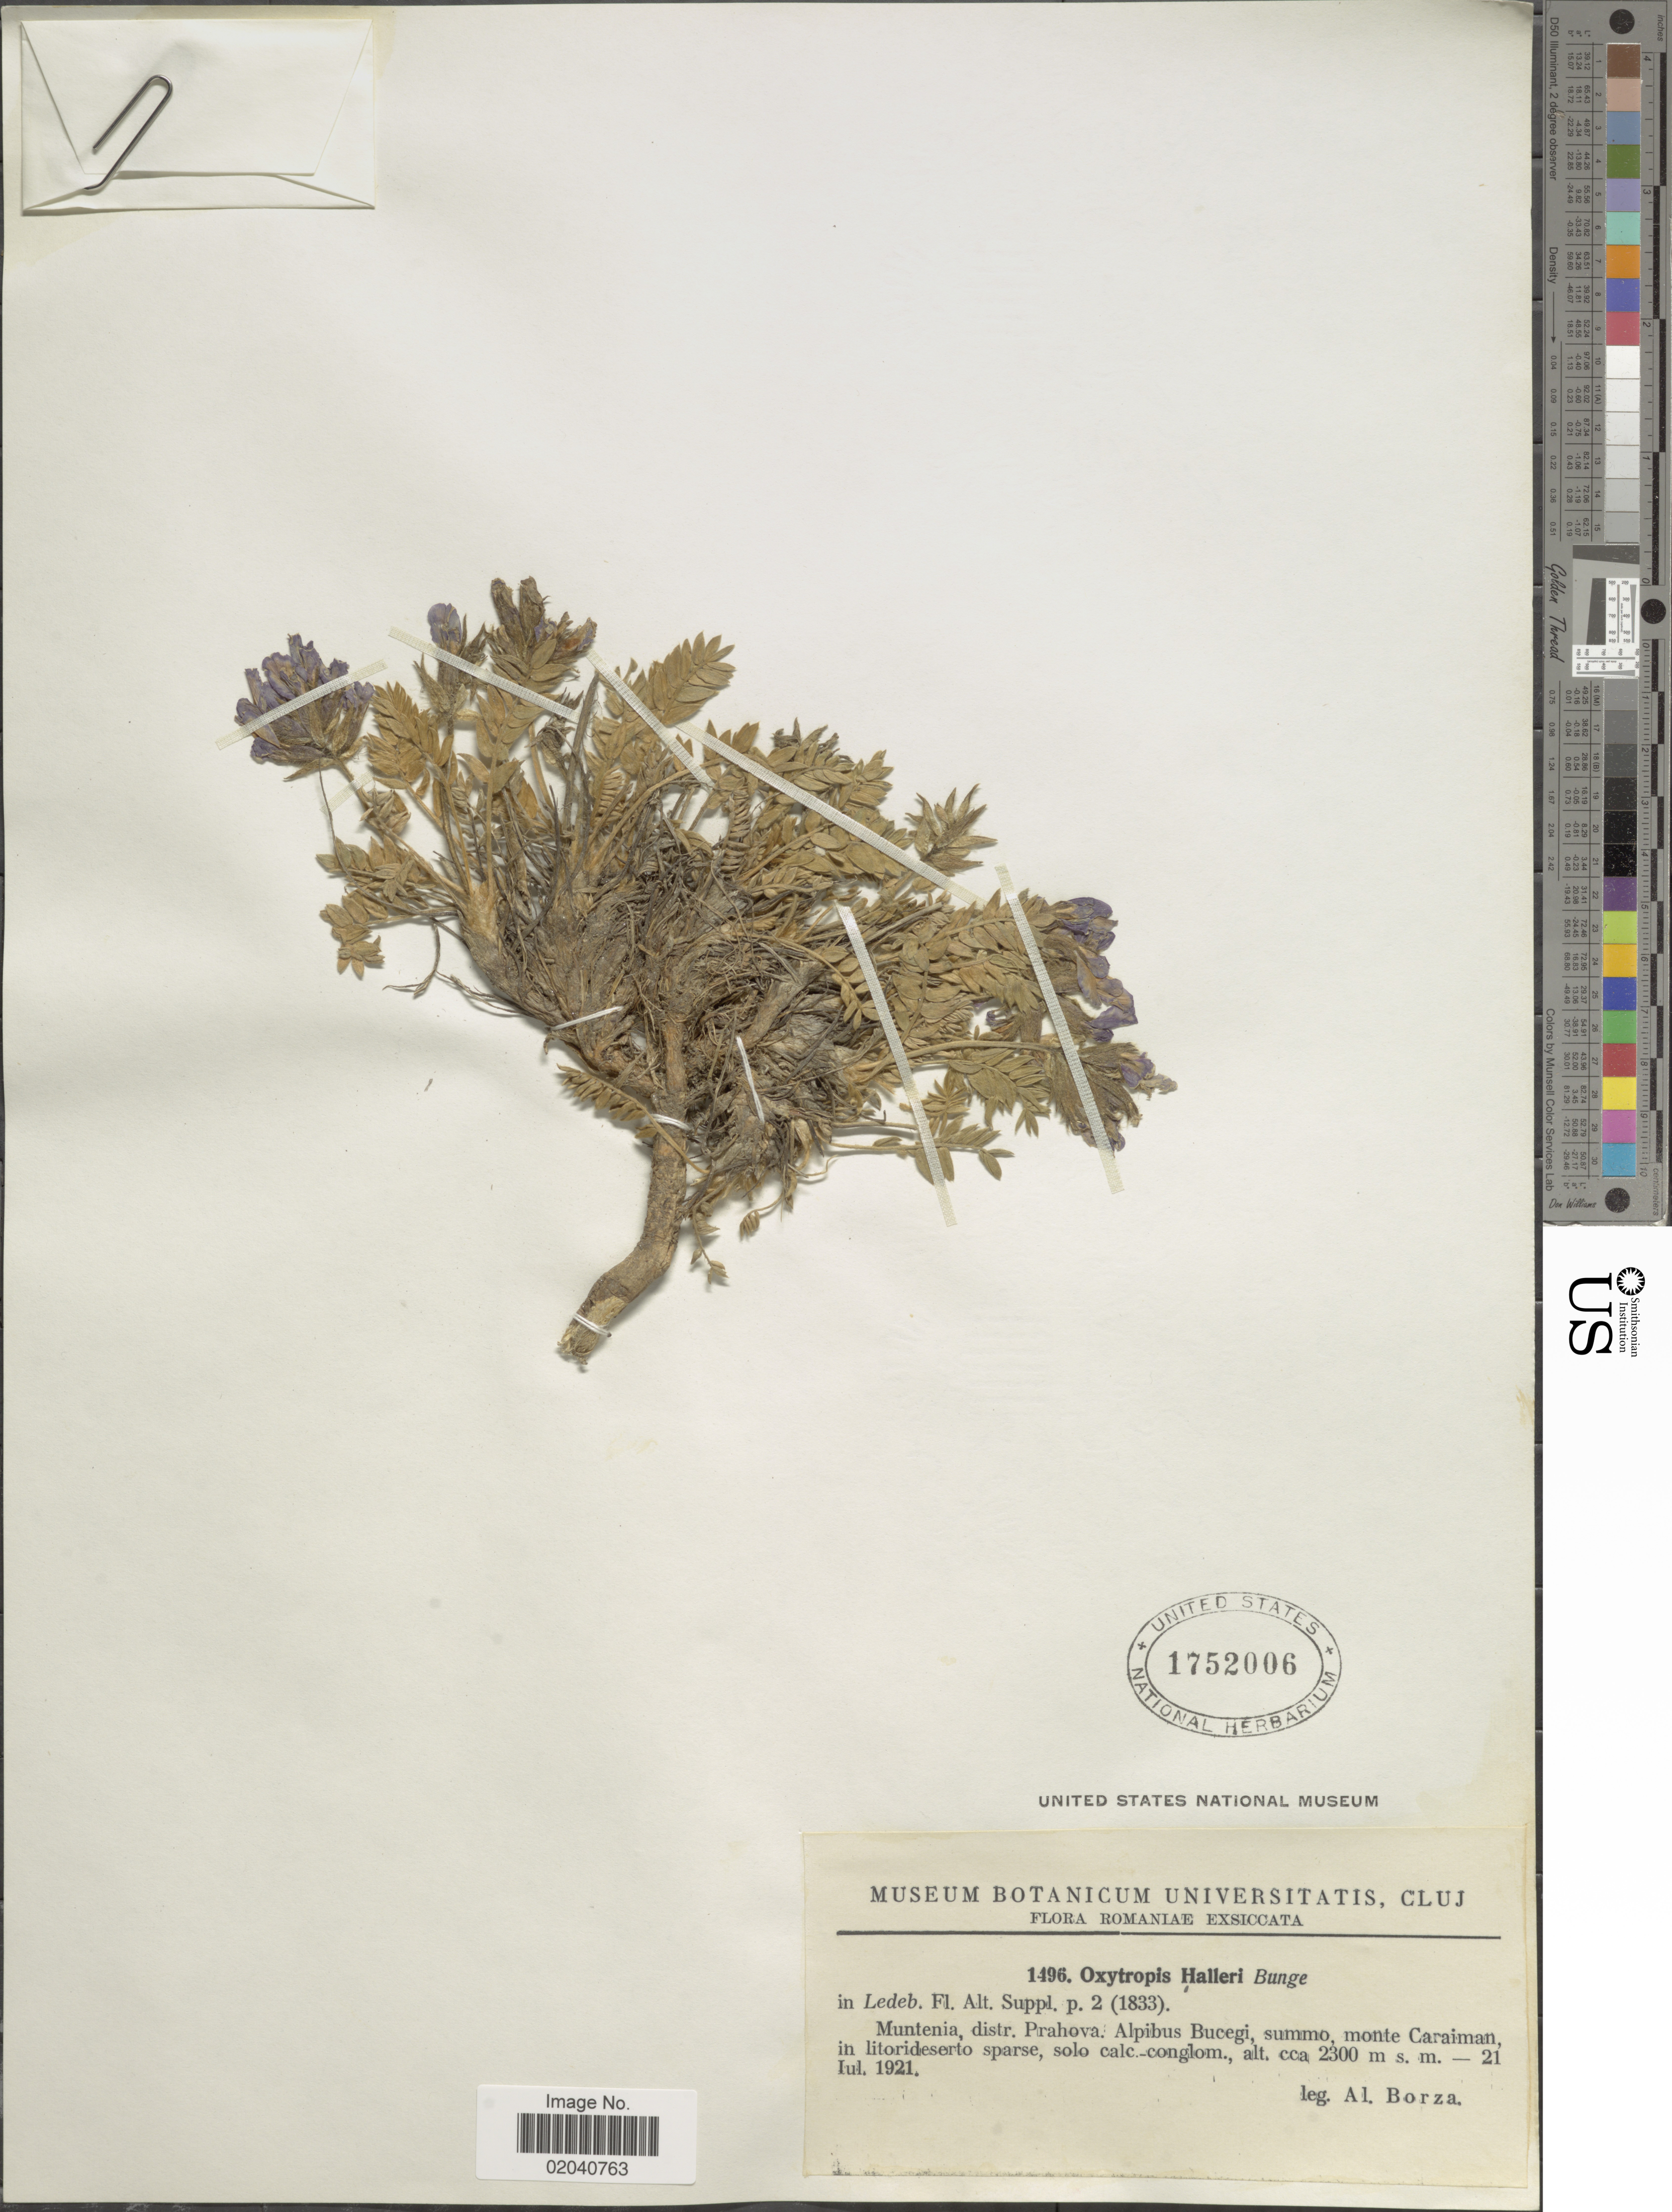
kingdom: Plantae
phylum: Tracheophyta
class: Magnoliopsida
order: Fabales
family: Fabaceae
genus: Oxytropis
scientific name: Oxytropis halleri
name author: Koch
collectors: A. Borza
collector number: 1496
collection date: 1921-07-21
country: Romania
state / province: Prahova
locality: Muntenia, distr Prahova. Alpibus Bucegi, summo, monte Caraiman, in litorideserto sparse, solo calc. conglom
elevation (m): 2300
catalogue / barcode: US 1752006